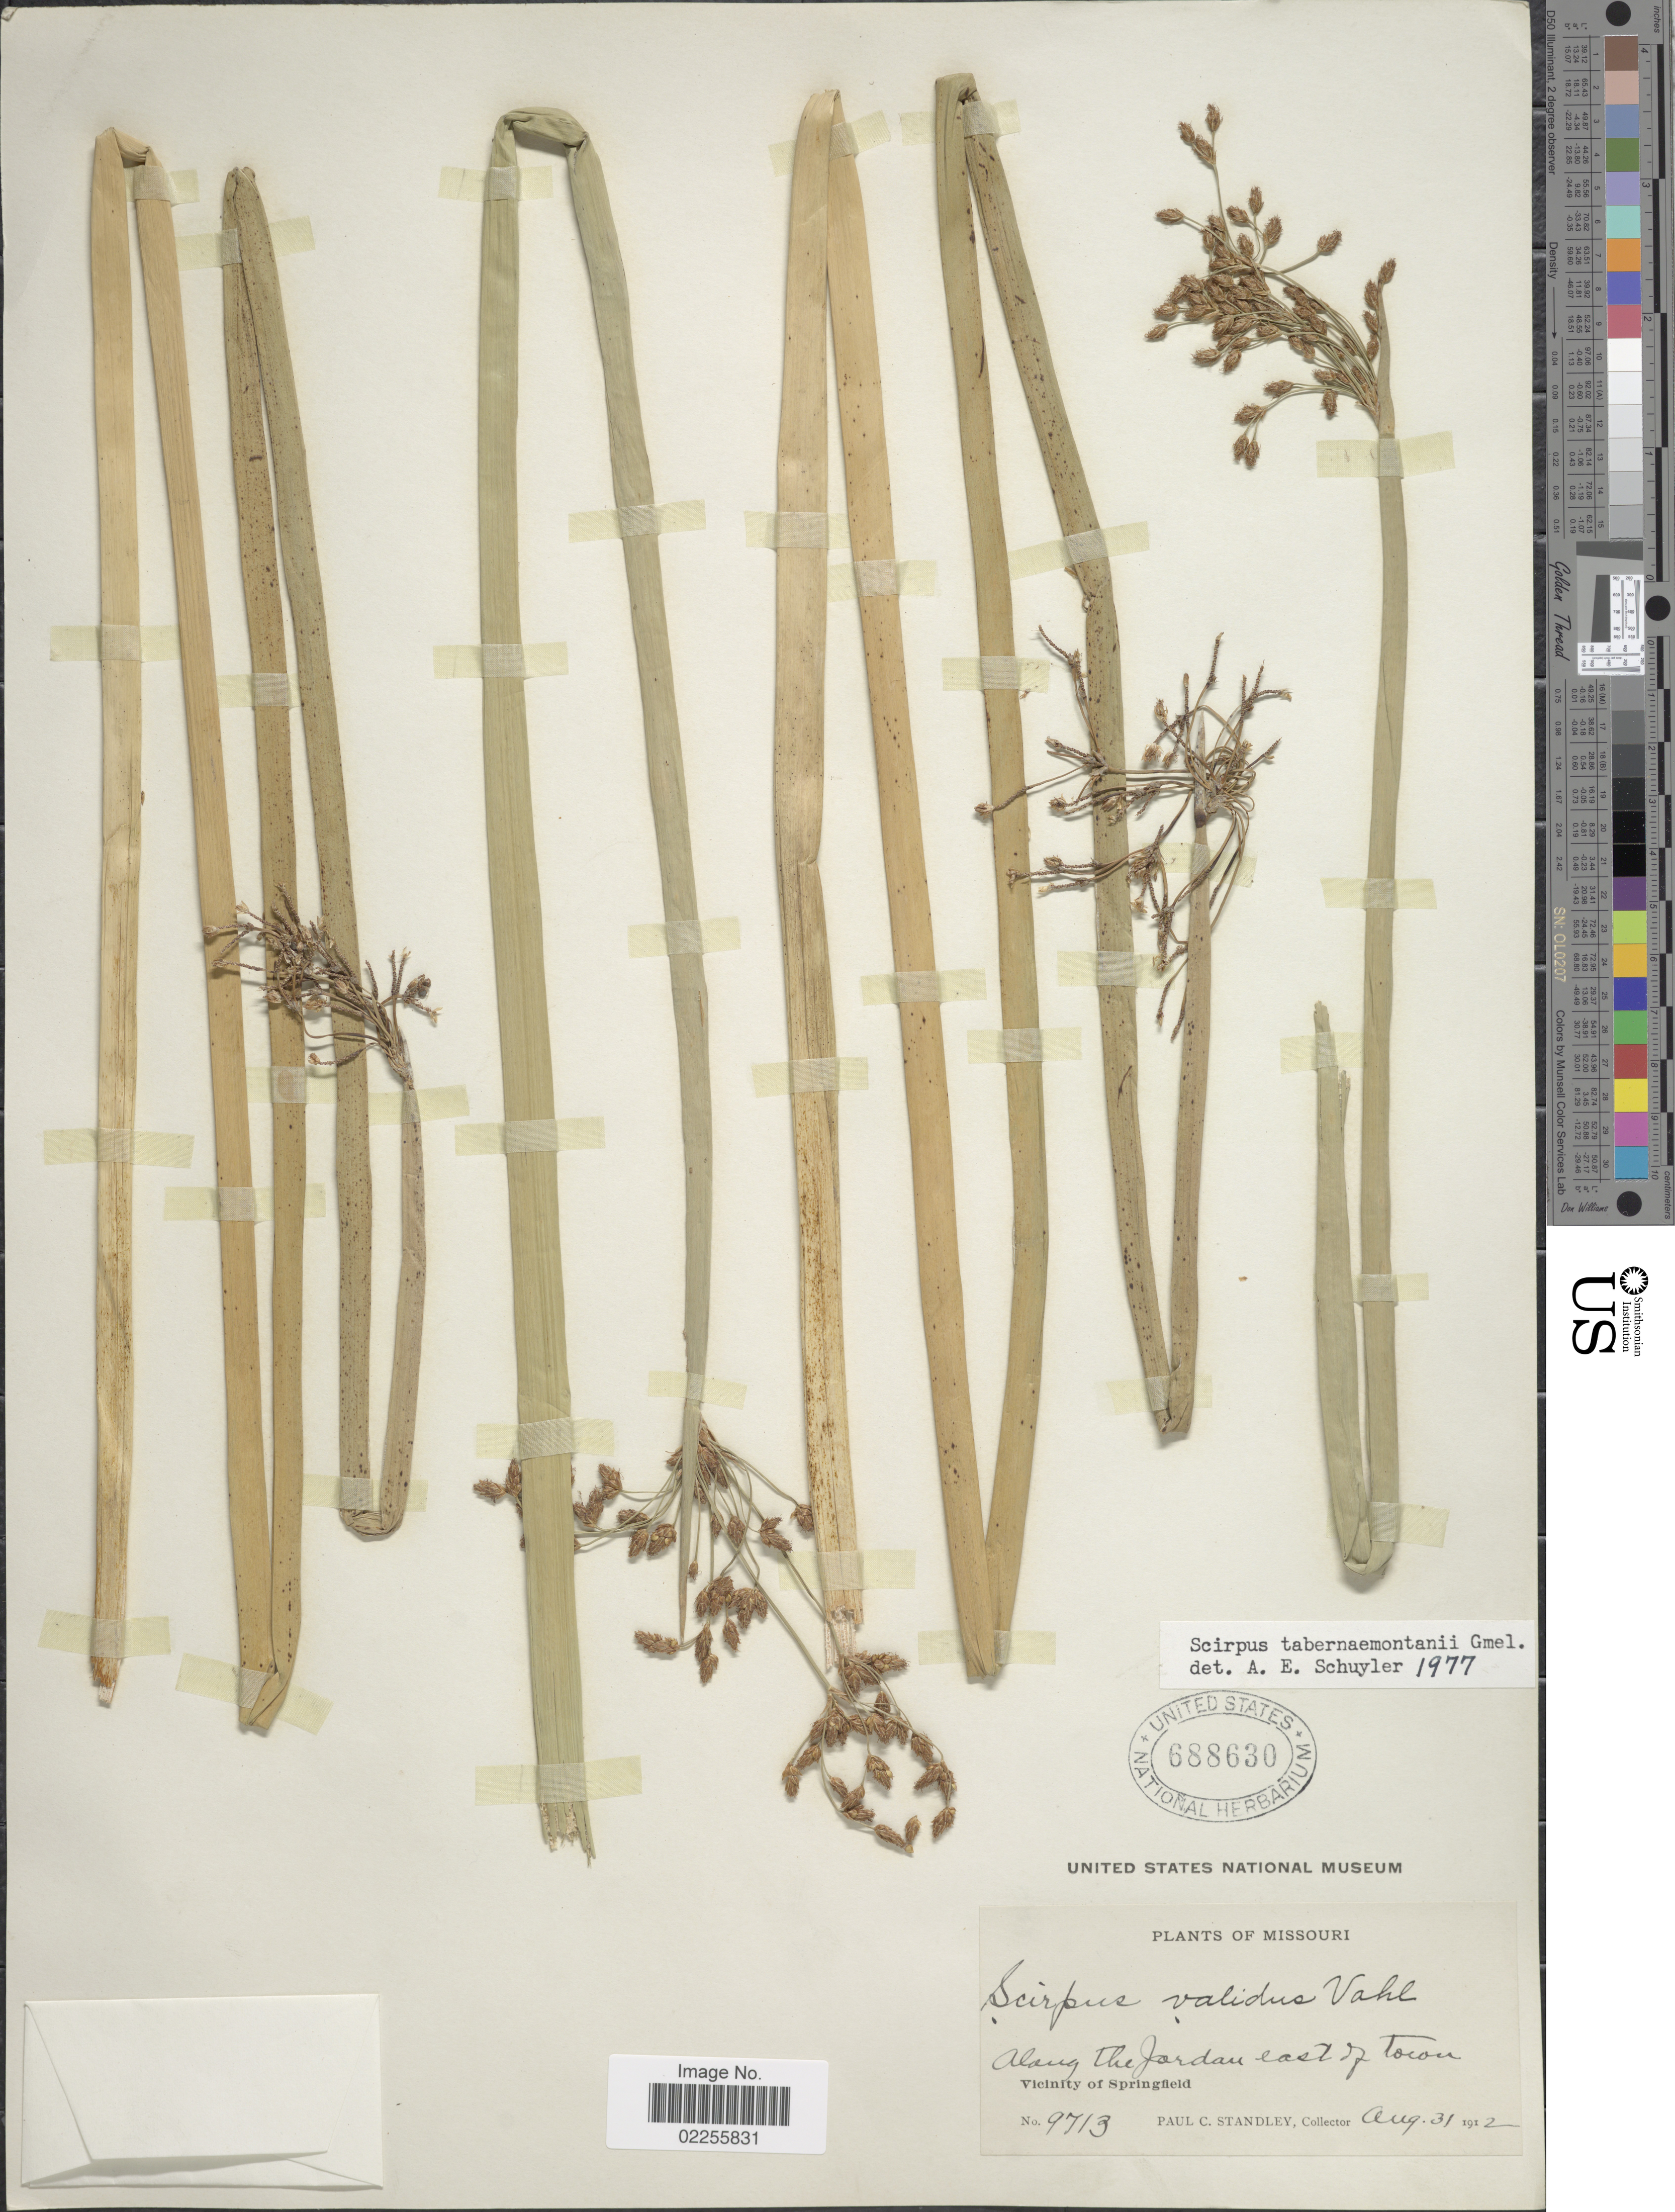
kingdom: Plantae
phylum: Tracheophyta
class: Liliopsida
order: Poales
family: Cyperaceae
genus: Schoenoplectus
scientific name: Schoenoplectus tabernaemontani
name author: (C.C. Gmel.) Palla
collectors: P. C. Standley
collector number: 9713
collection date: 1912-08-31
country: United States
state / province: Missouri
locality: Along the Jordan east of Tocon, Vicinity of Springfield.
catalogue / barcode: US 688630